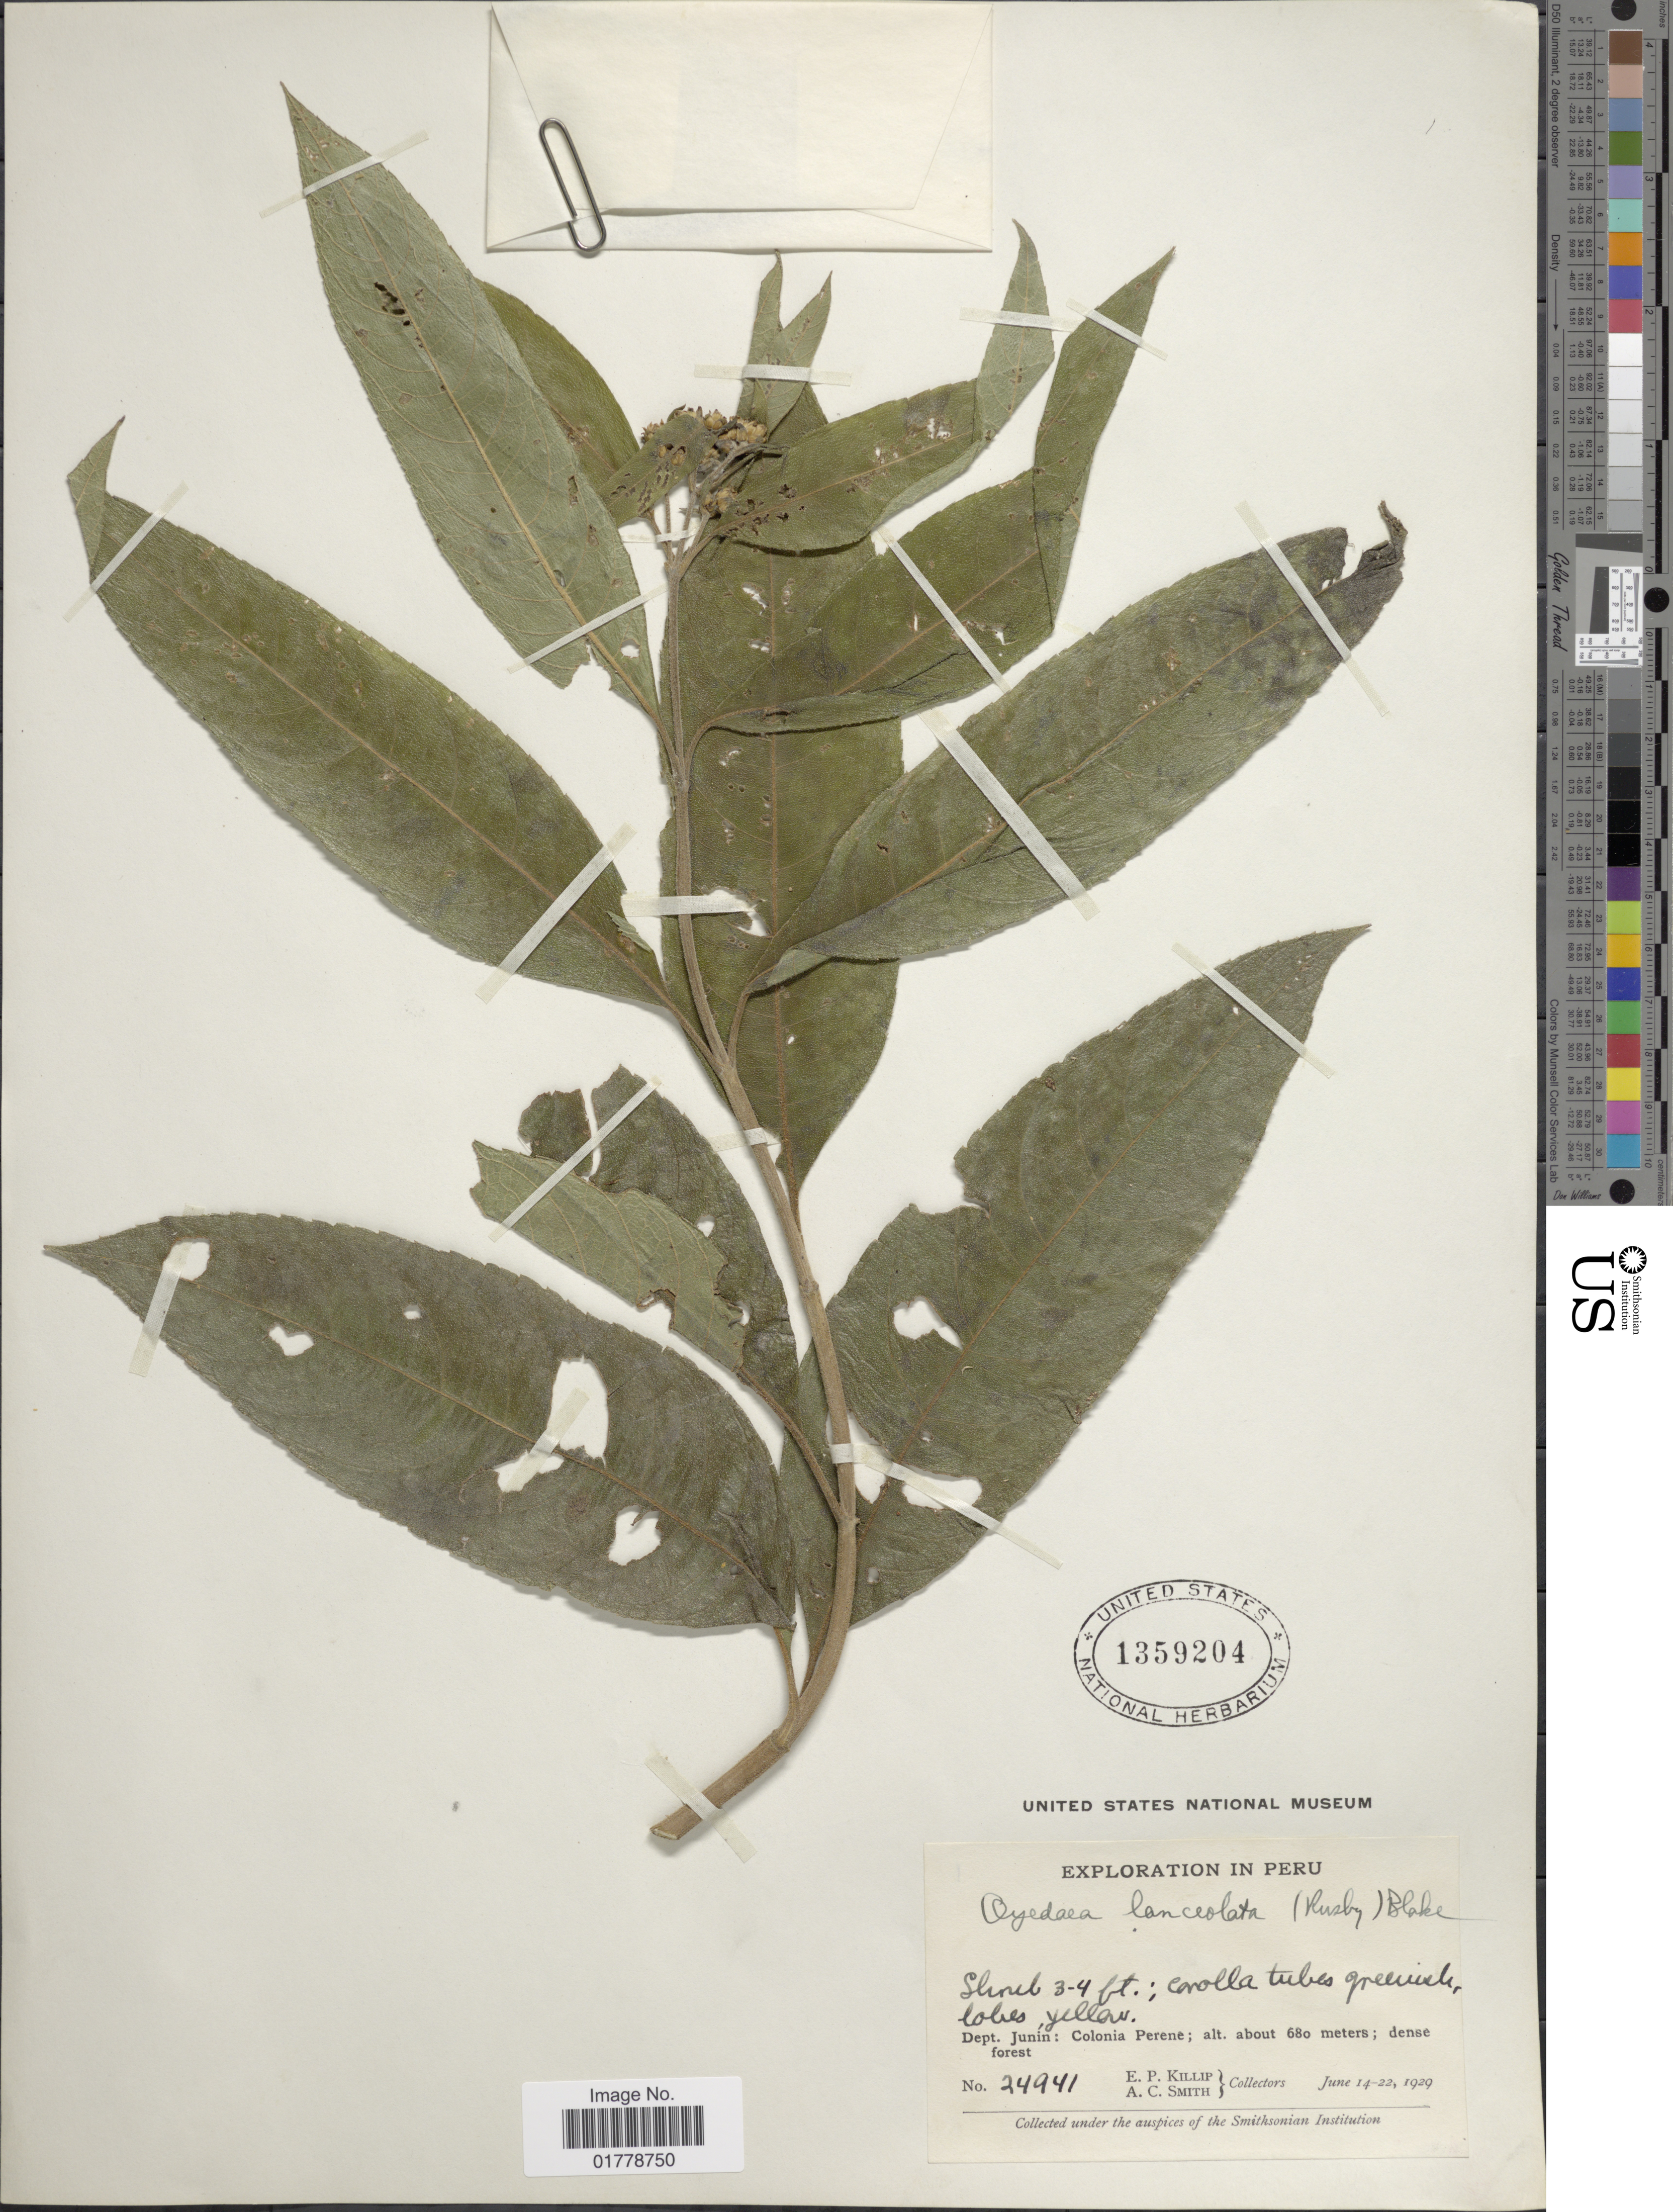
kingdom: Plantae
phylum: Tracheophyta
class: Magnoliopsida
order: Asterales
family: Asteraceae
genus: Oyedaea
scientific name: Oyedaea lanceolata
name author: (Rusby) S.F. Blake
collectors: E. P. Killip & A. C. Smith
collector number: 24941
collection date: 1929-06-14/1929-06-22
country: Peru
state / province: Junín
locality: Dept. Junín: Colonia Perene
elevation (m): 680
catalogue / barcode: US 1359204